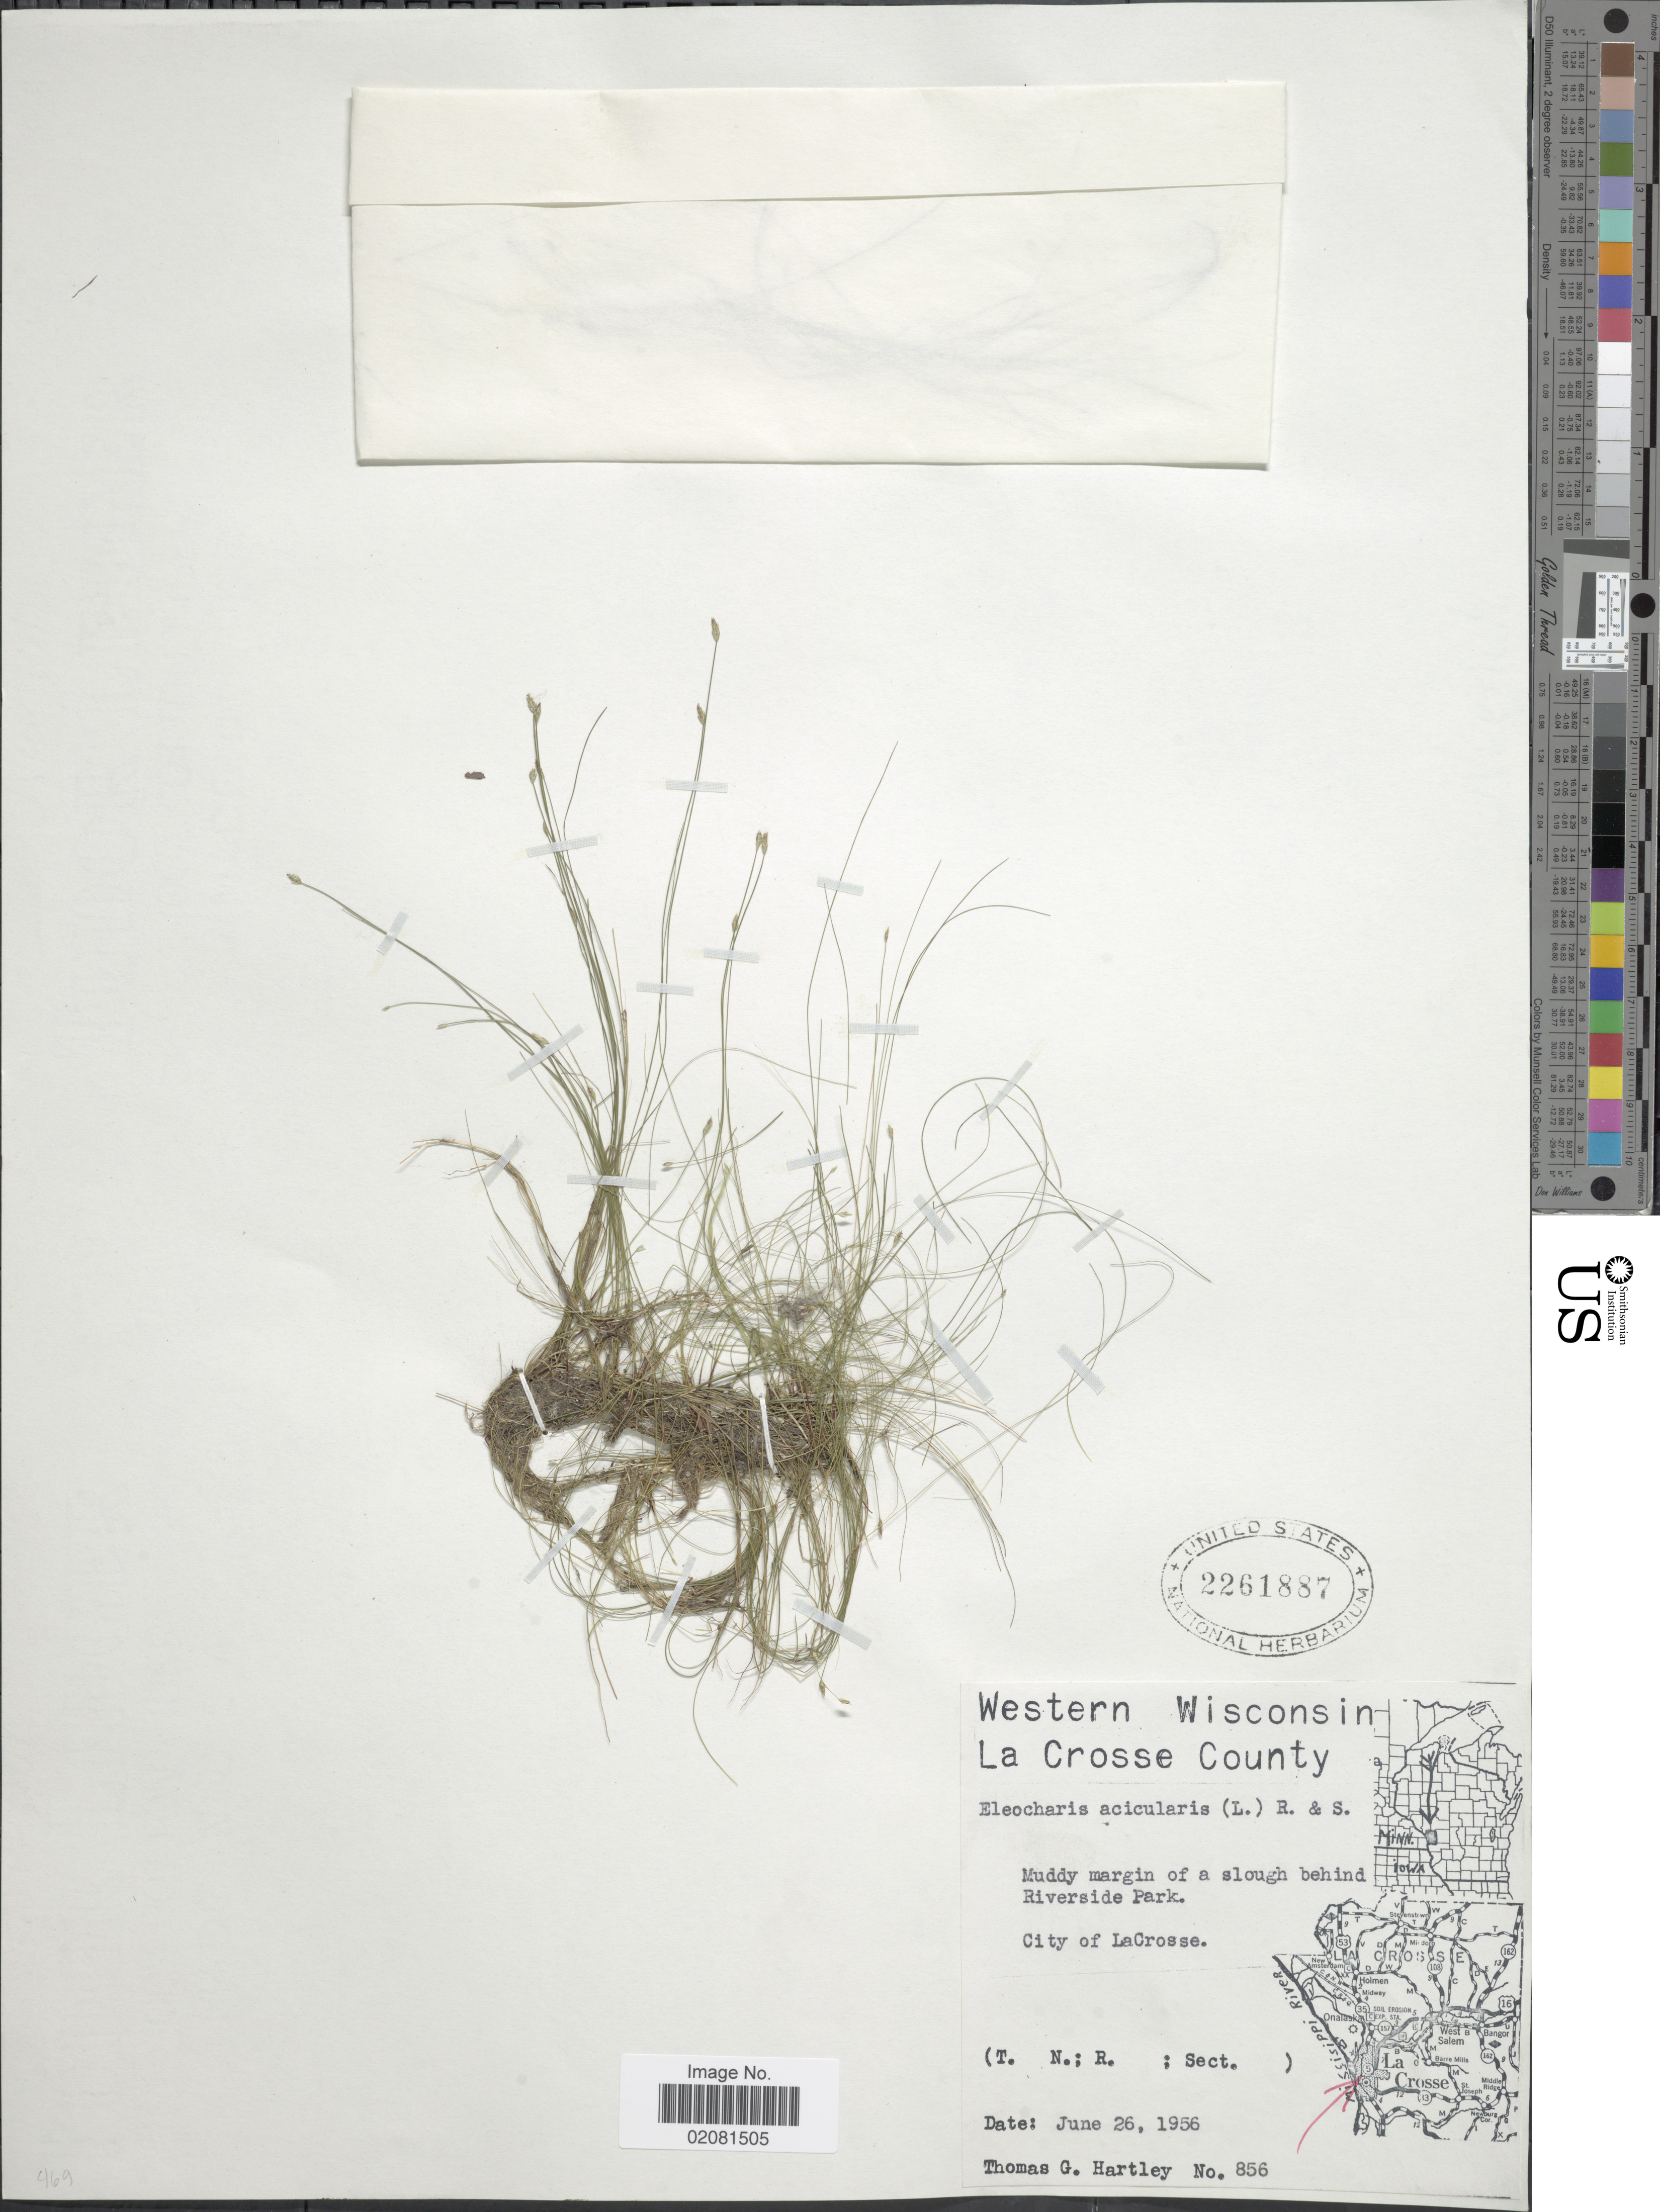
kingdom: Plantae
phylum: Tracheophyta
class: Liliopsida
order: Poales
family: Cyperaceae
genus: Eleocharis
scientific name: Eleocharis acicularis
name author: (L.) Roem. & Schult.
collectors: T. G. Hartley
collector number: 856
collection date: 1956-06-26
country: United States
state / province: Wisconsin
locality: Western Wisconsin. La Vrosse County. Muddy margin of a slough behind Riverside Park. City of LaCrosse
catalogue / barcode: US 2261887